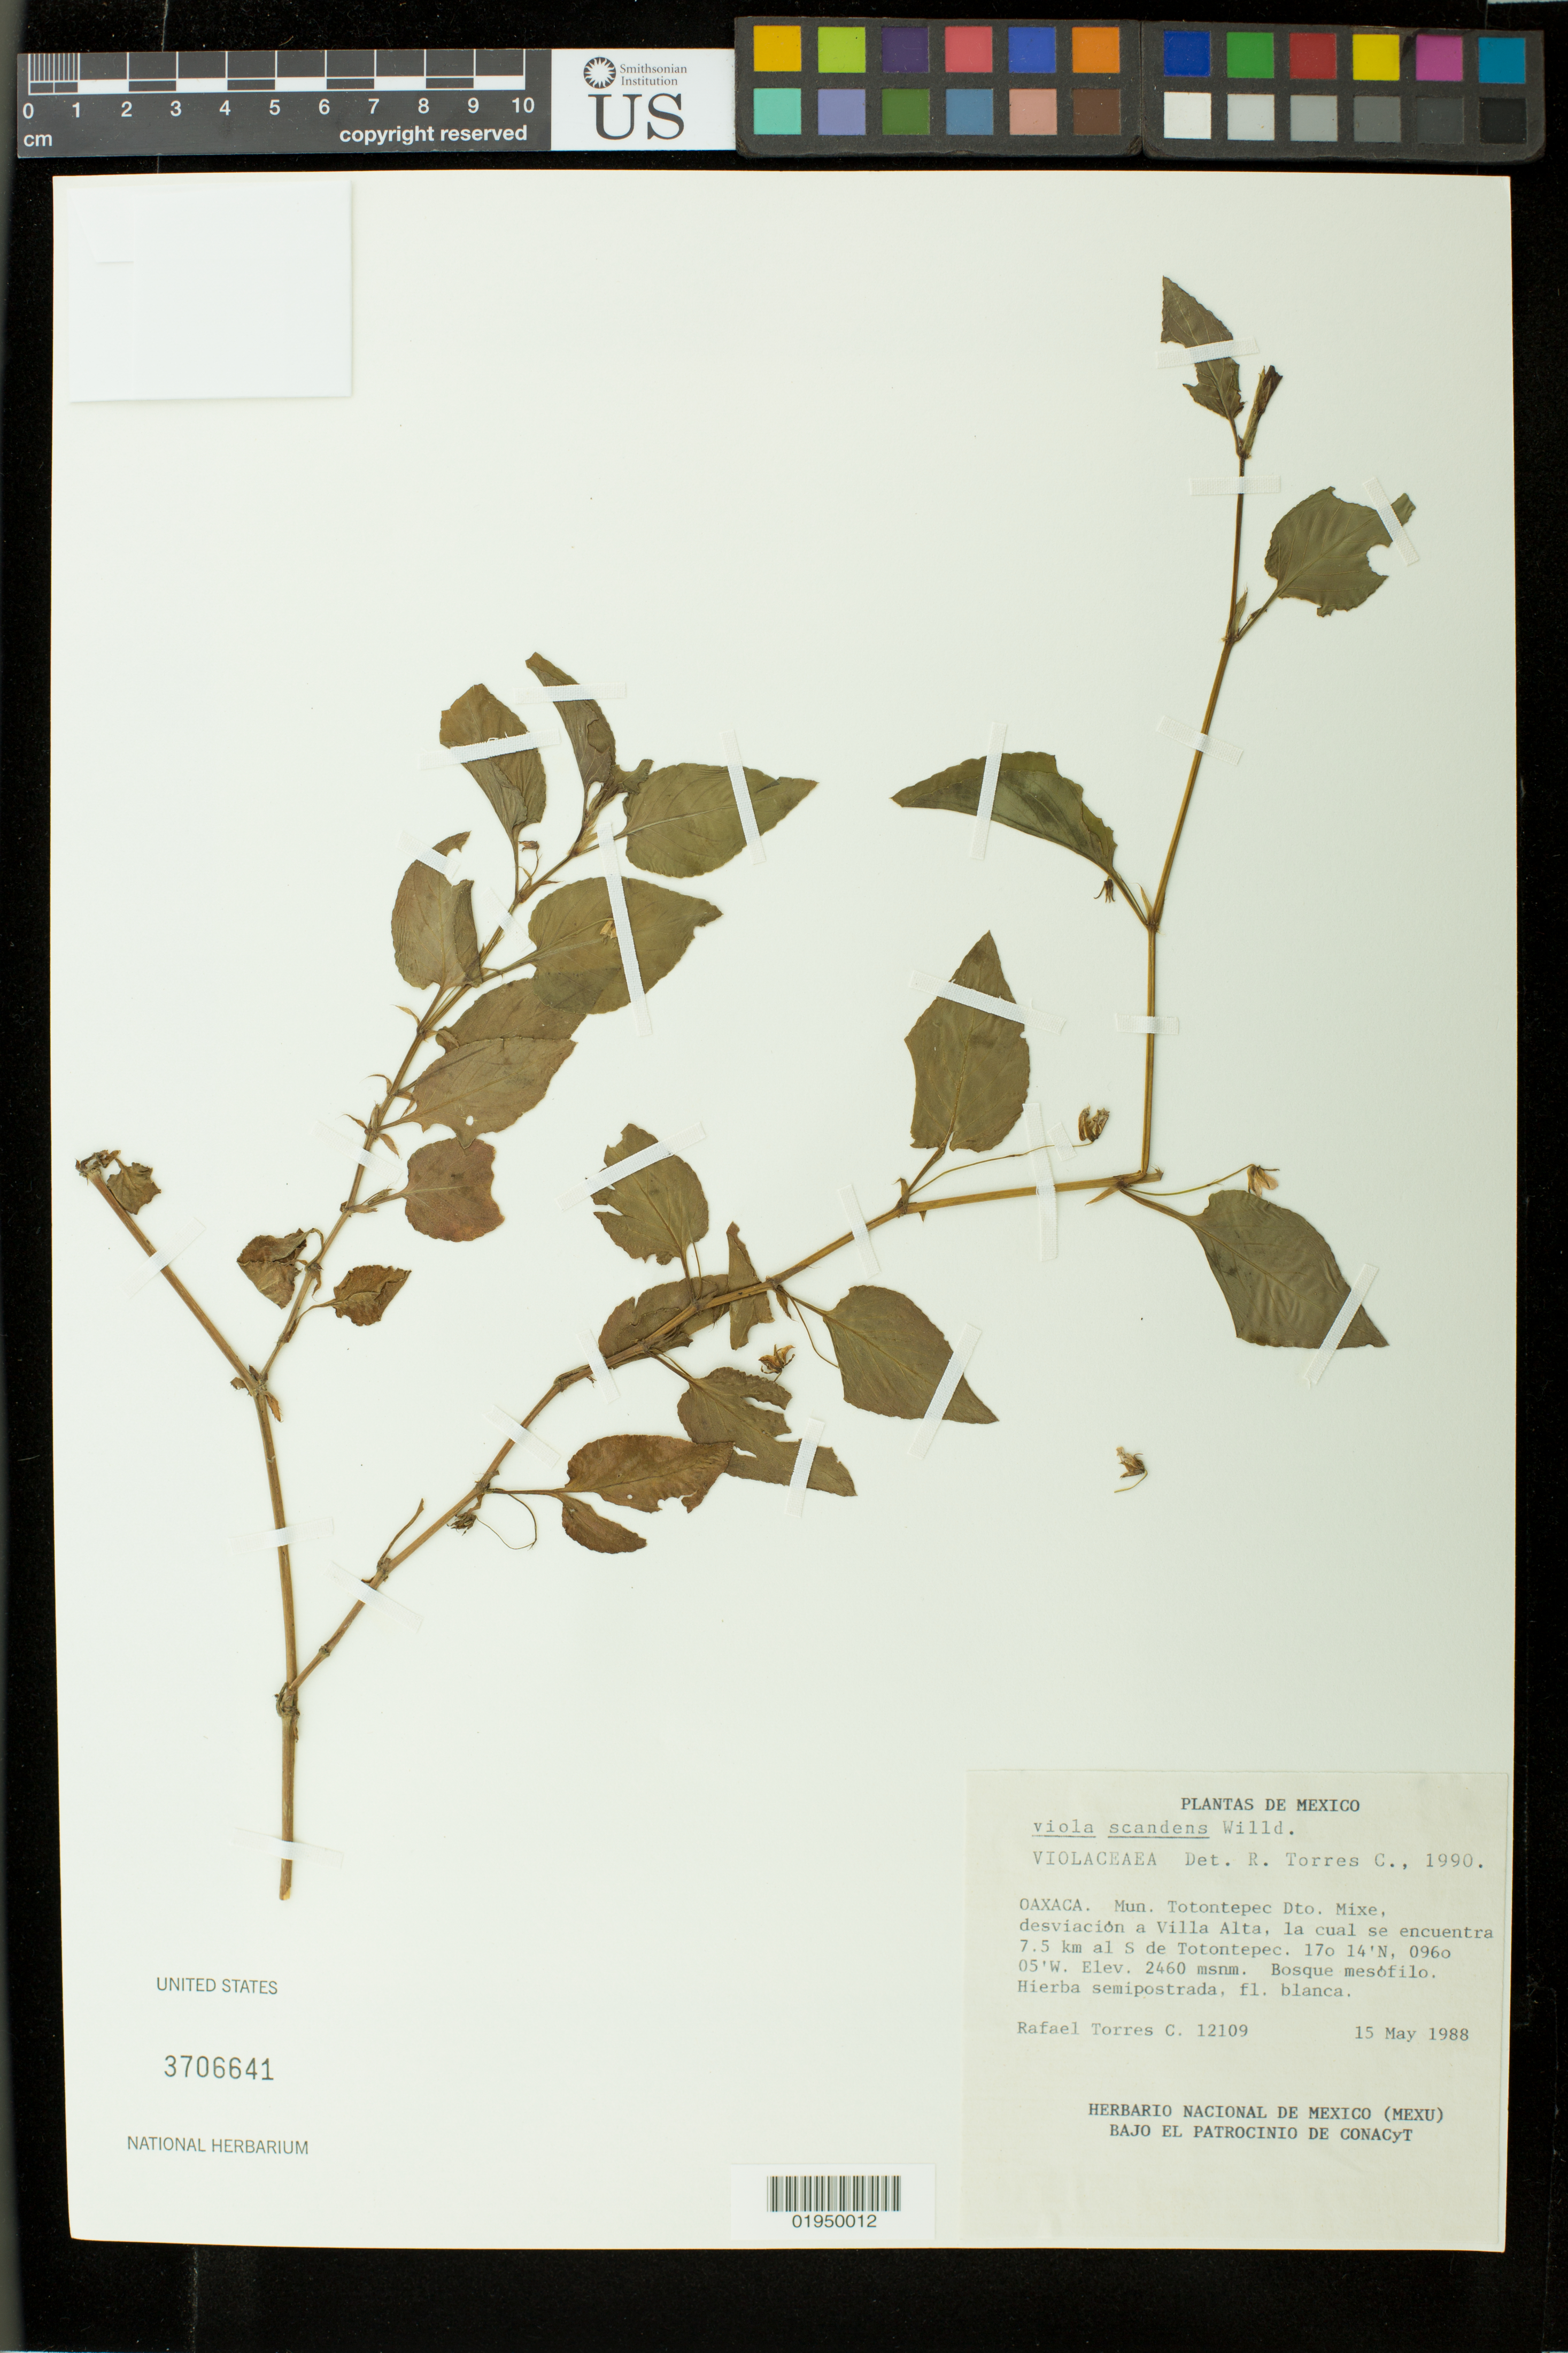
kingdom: Plantae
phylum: Tracheophyta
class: Magnoliopsida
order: Malpighiales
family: Violaceae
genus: Viola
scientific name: Viola scandens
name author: Humb. & Bonpl. ex Schult.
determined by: Torres C., R.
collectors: R. Torres C.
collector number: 12109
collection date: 1988-05-15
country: Mexico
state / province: Oaxaca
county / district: Mixe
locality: Mun. Totontepec, desviacion a Villa Alta, la cual se encuentra 7.5 km al S de Totontepec.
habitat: Bosque mesofilo.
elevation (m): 2460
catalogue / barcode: US 3706641